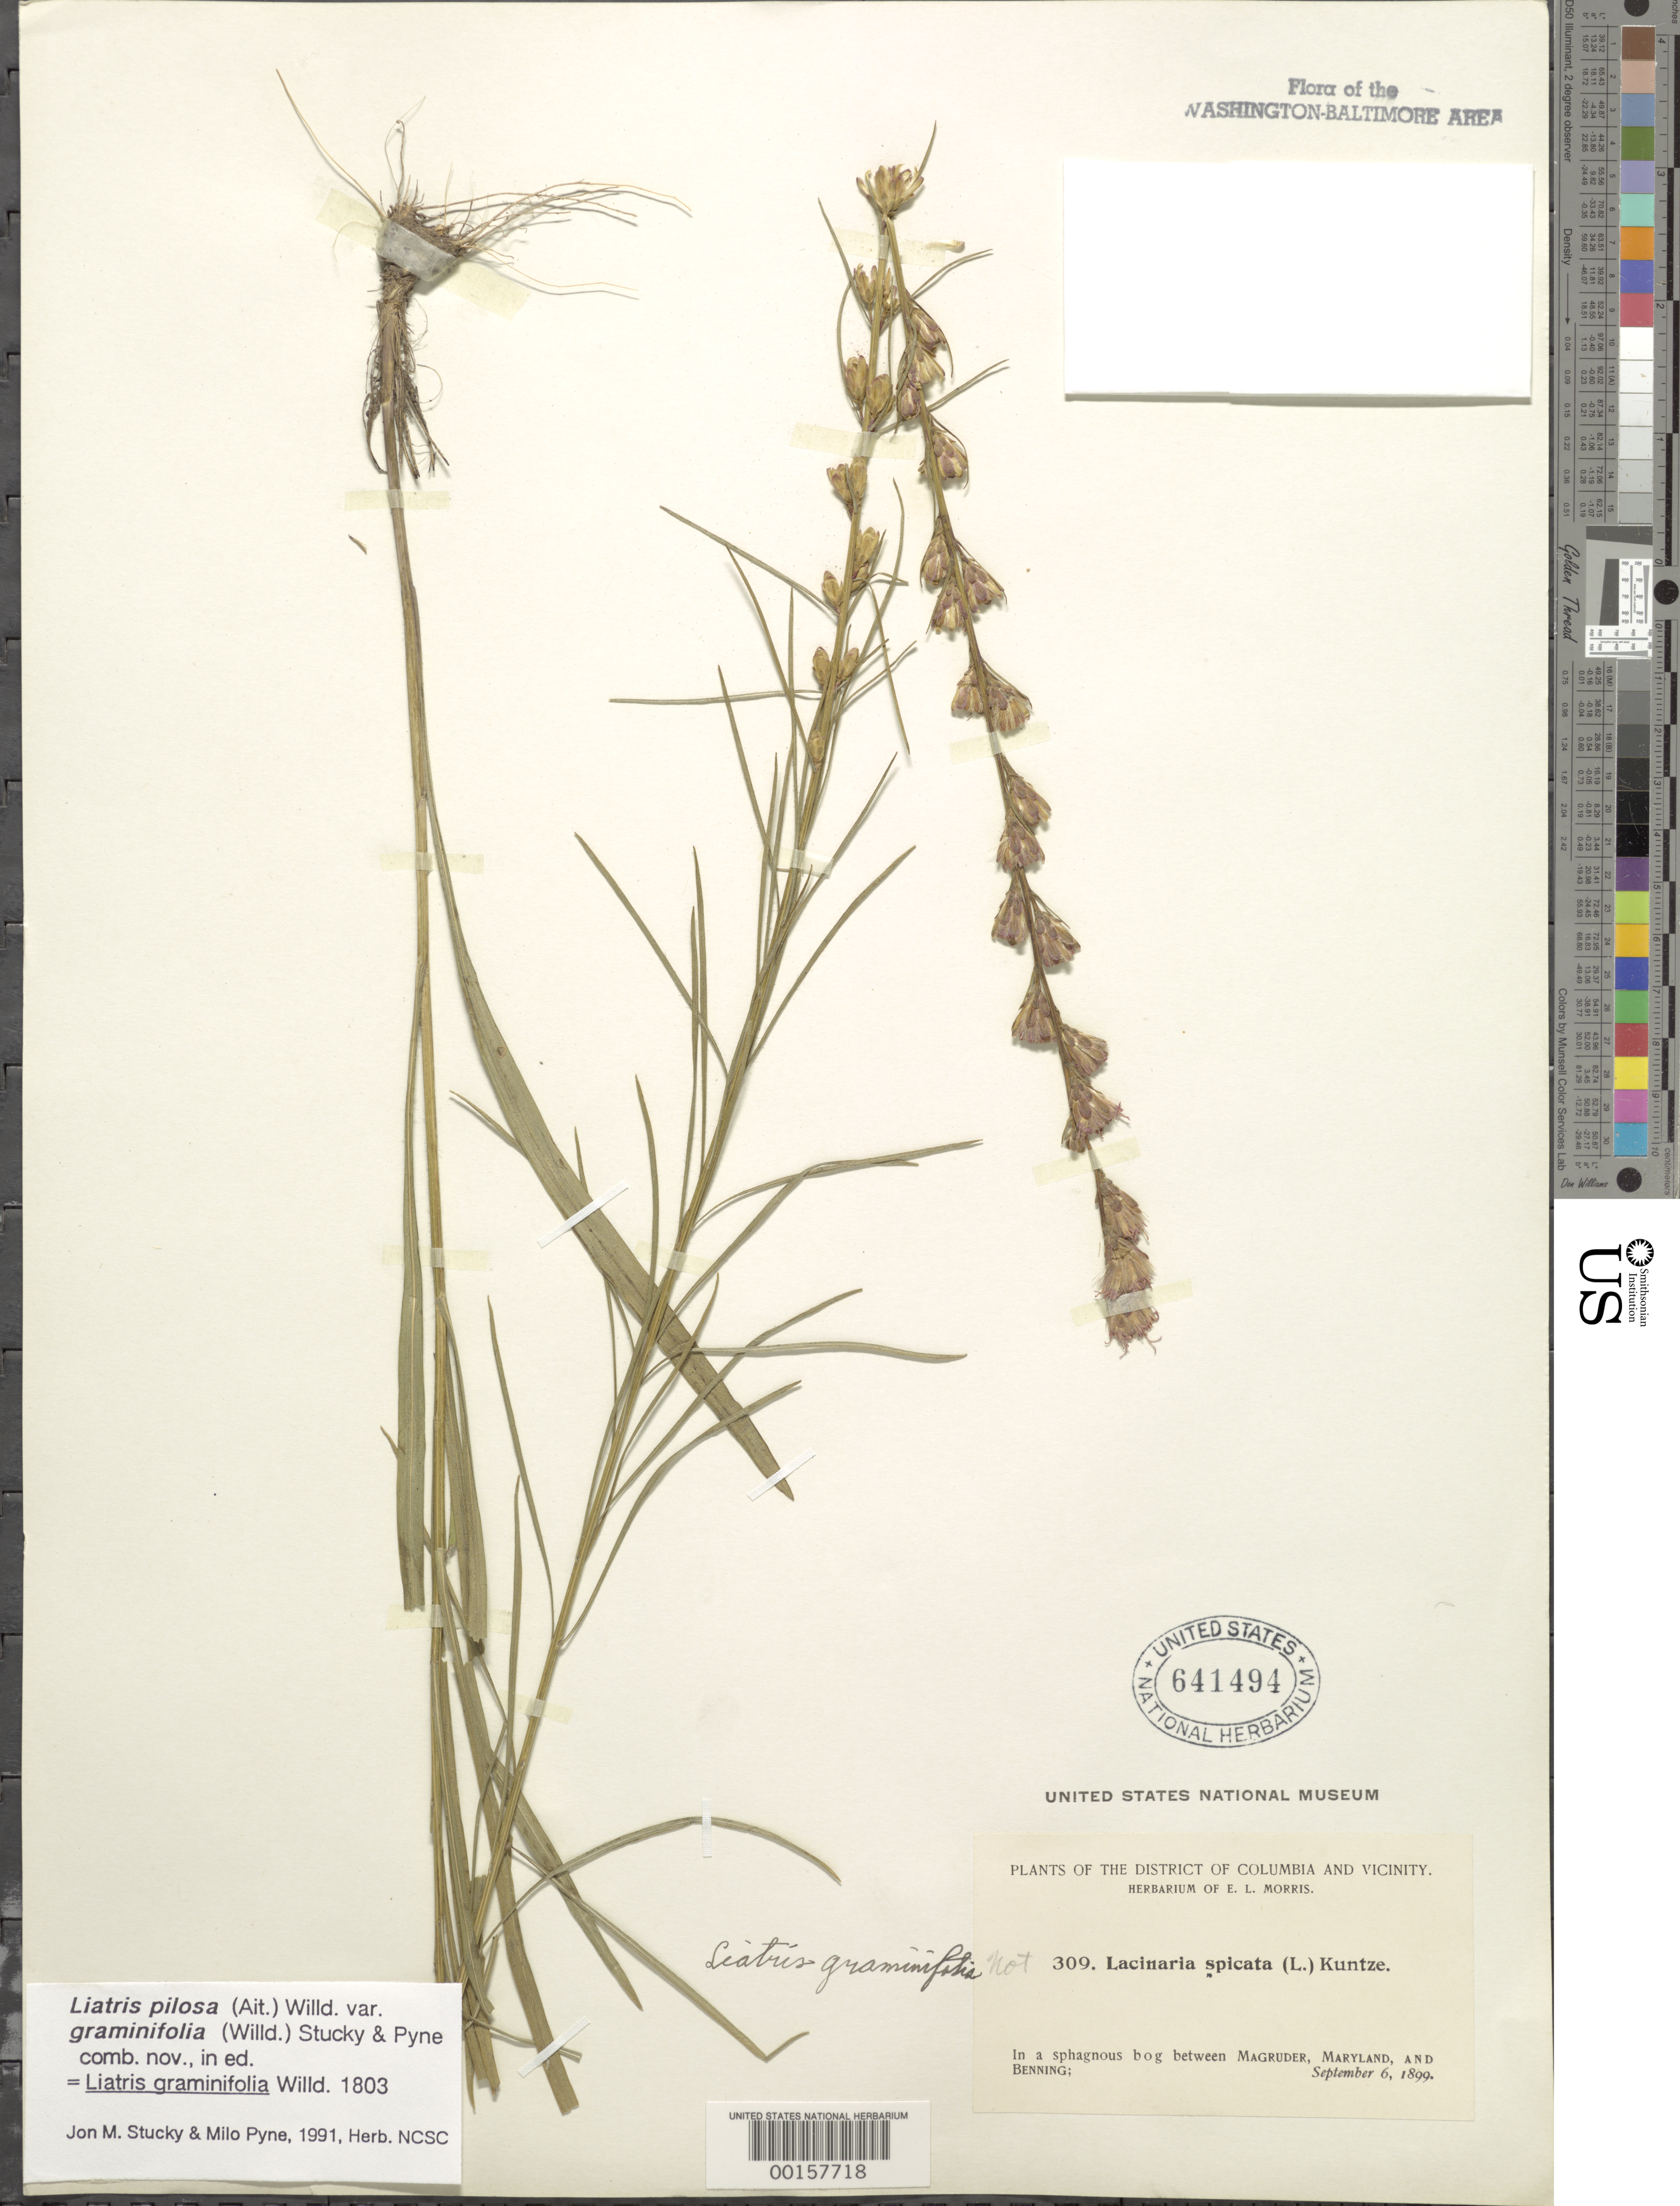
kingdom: Plantae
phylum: Tracheophyta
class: Magnoliopsida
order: Asterales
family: Asteraceae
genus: Liatris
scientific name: Liatris pilosa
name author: (Aiton) Willd.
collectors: E. L. Morris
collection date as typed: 06 Sep 1899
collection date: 1899-09-06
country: United States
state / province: Maryland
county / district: Prince George's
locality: between Magruder and Benning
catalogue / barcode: US 641494